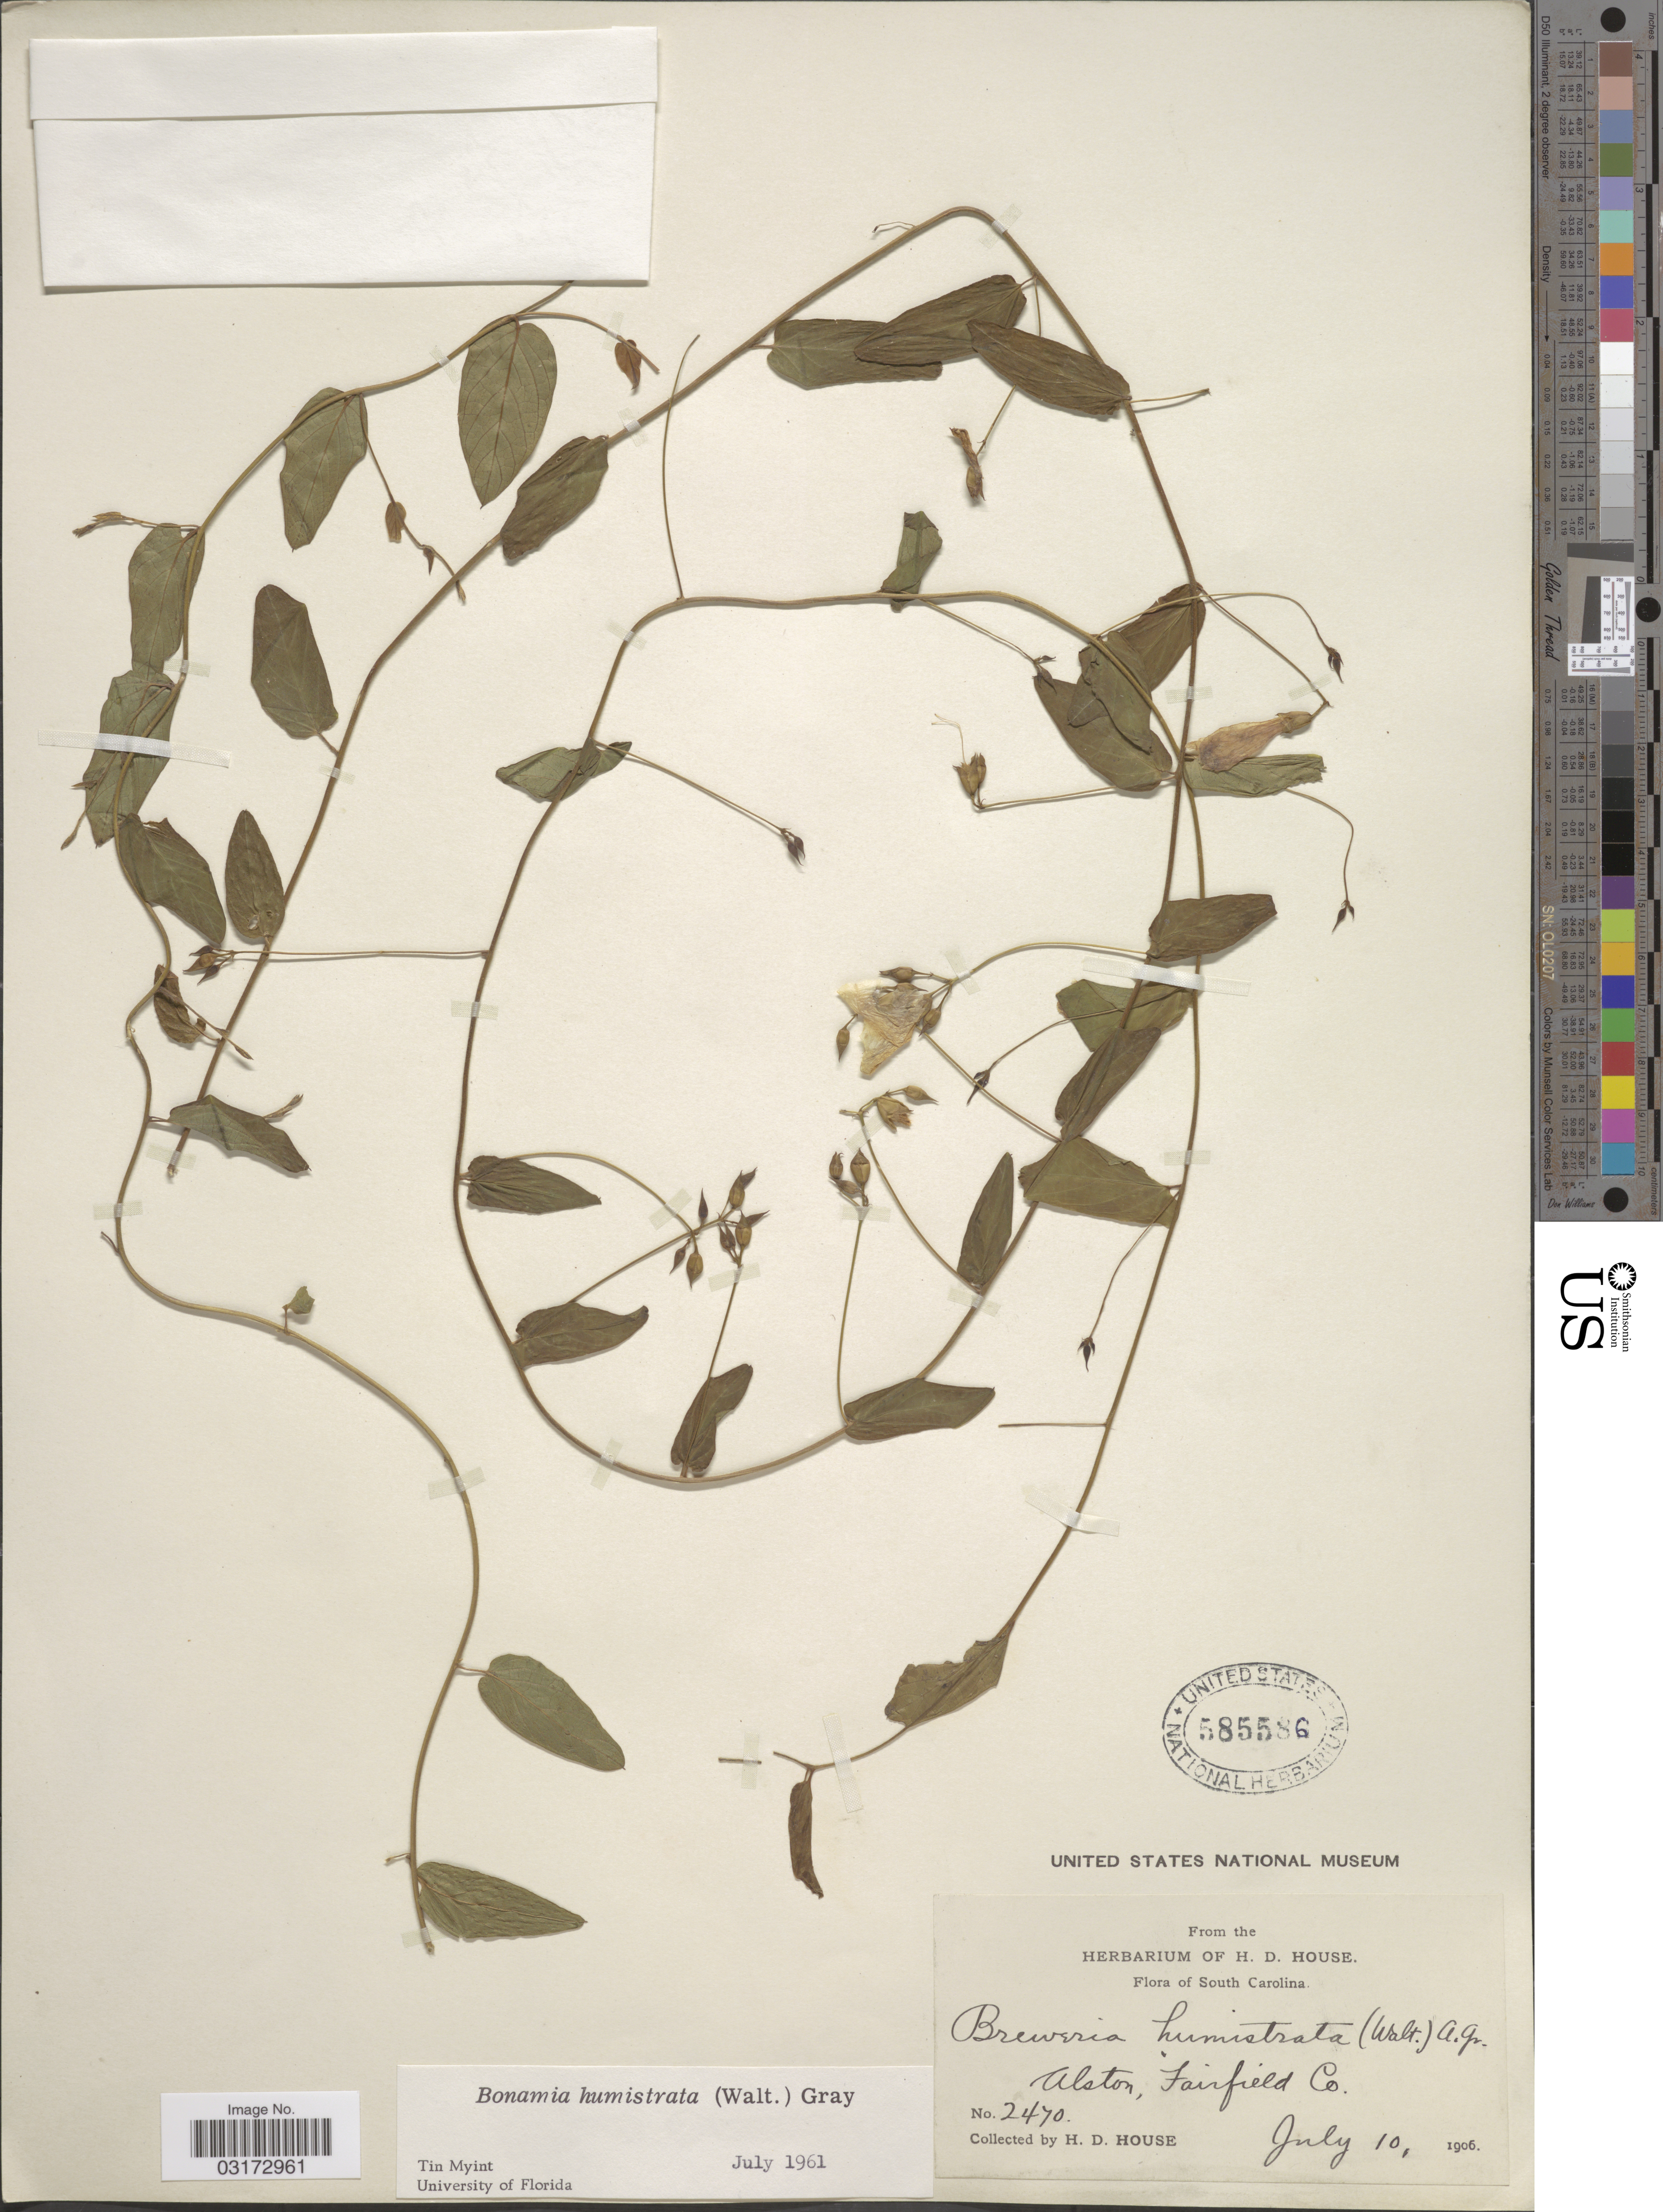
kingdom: Plantae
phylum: Tracheophyta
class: Magnoliopsida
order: Solanales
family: Convolvulaceae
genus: Stylisma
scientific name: Stylisma humistrata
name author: (Walter) Chapm.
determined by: Strong, Mark T., (BOT), Smithsonian Institution - National Museum of Natural History (UNITED STATES)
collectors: H. D. House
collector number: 2470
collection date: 1906-07-10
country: United States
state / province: South Carolina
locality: Alston, Fairfield Co.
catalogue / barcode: US 585586